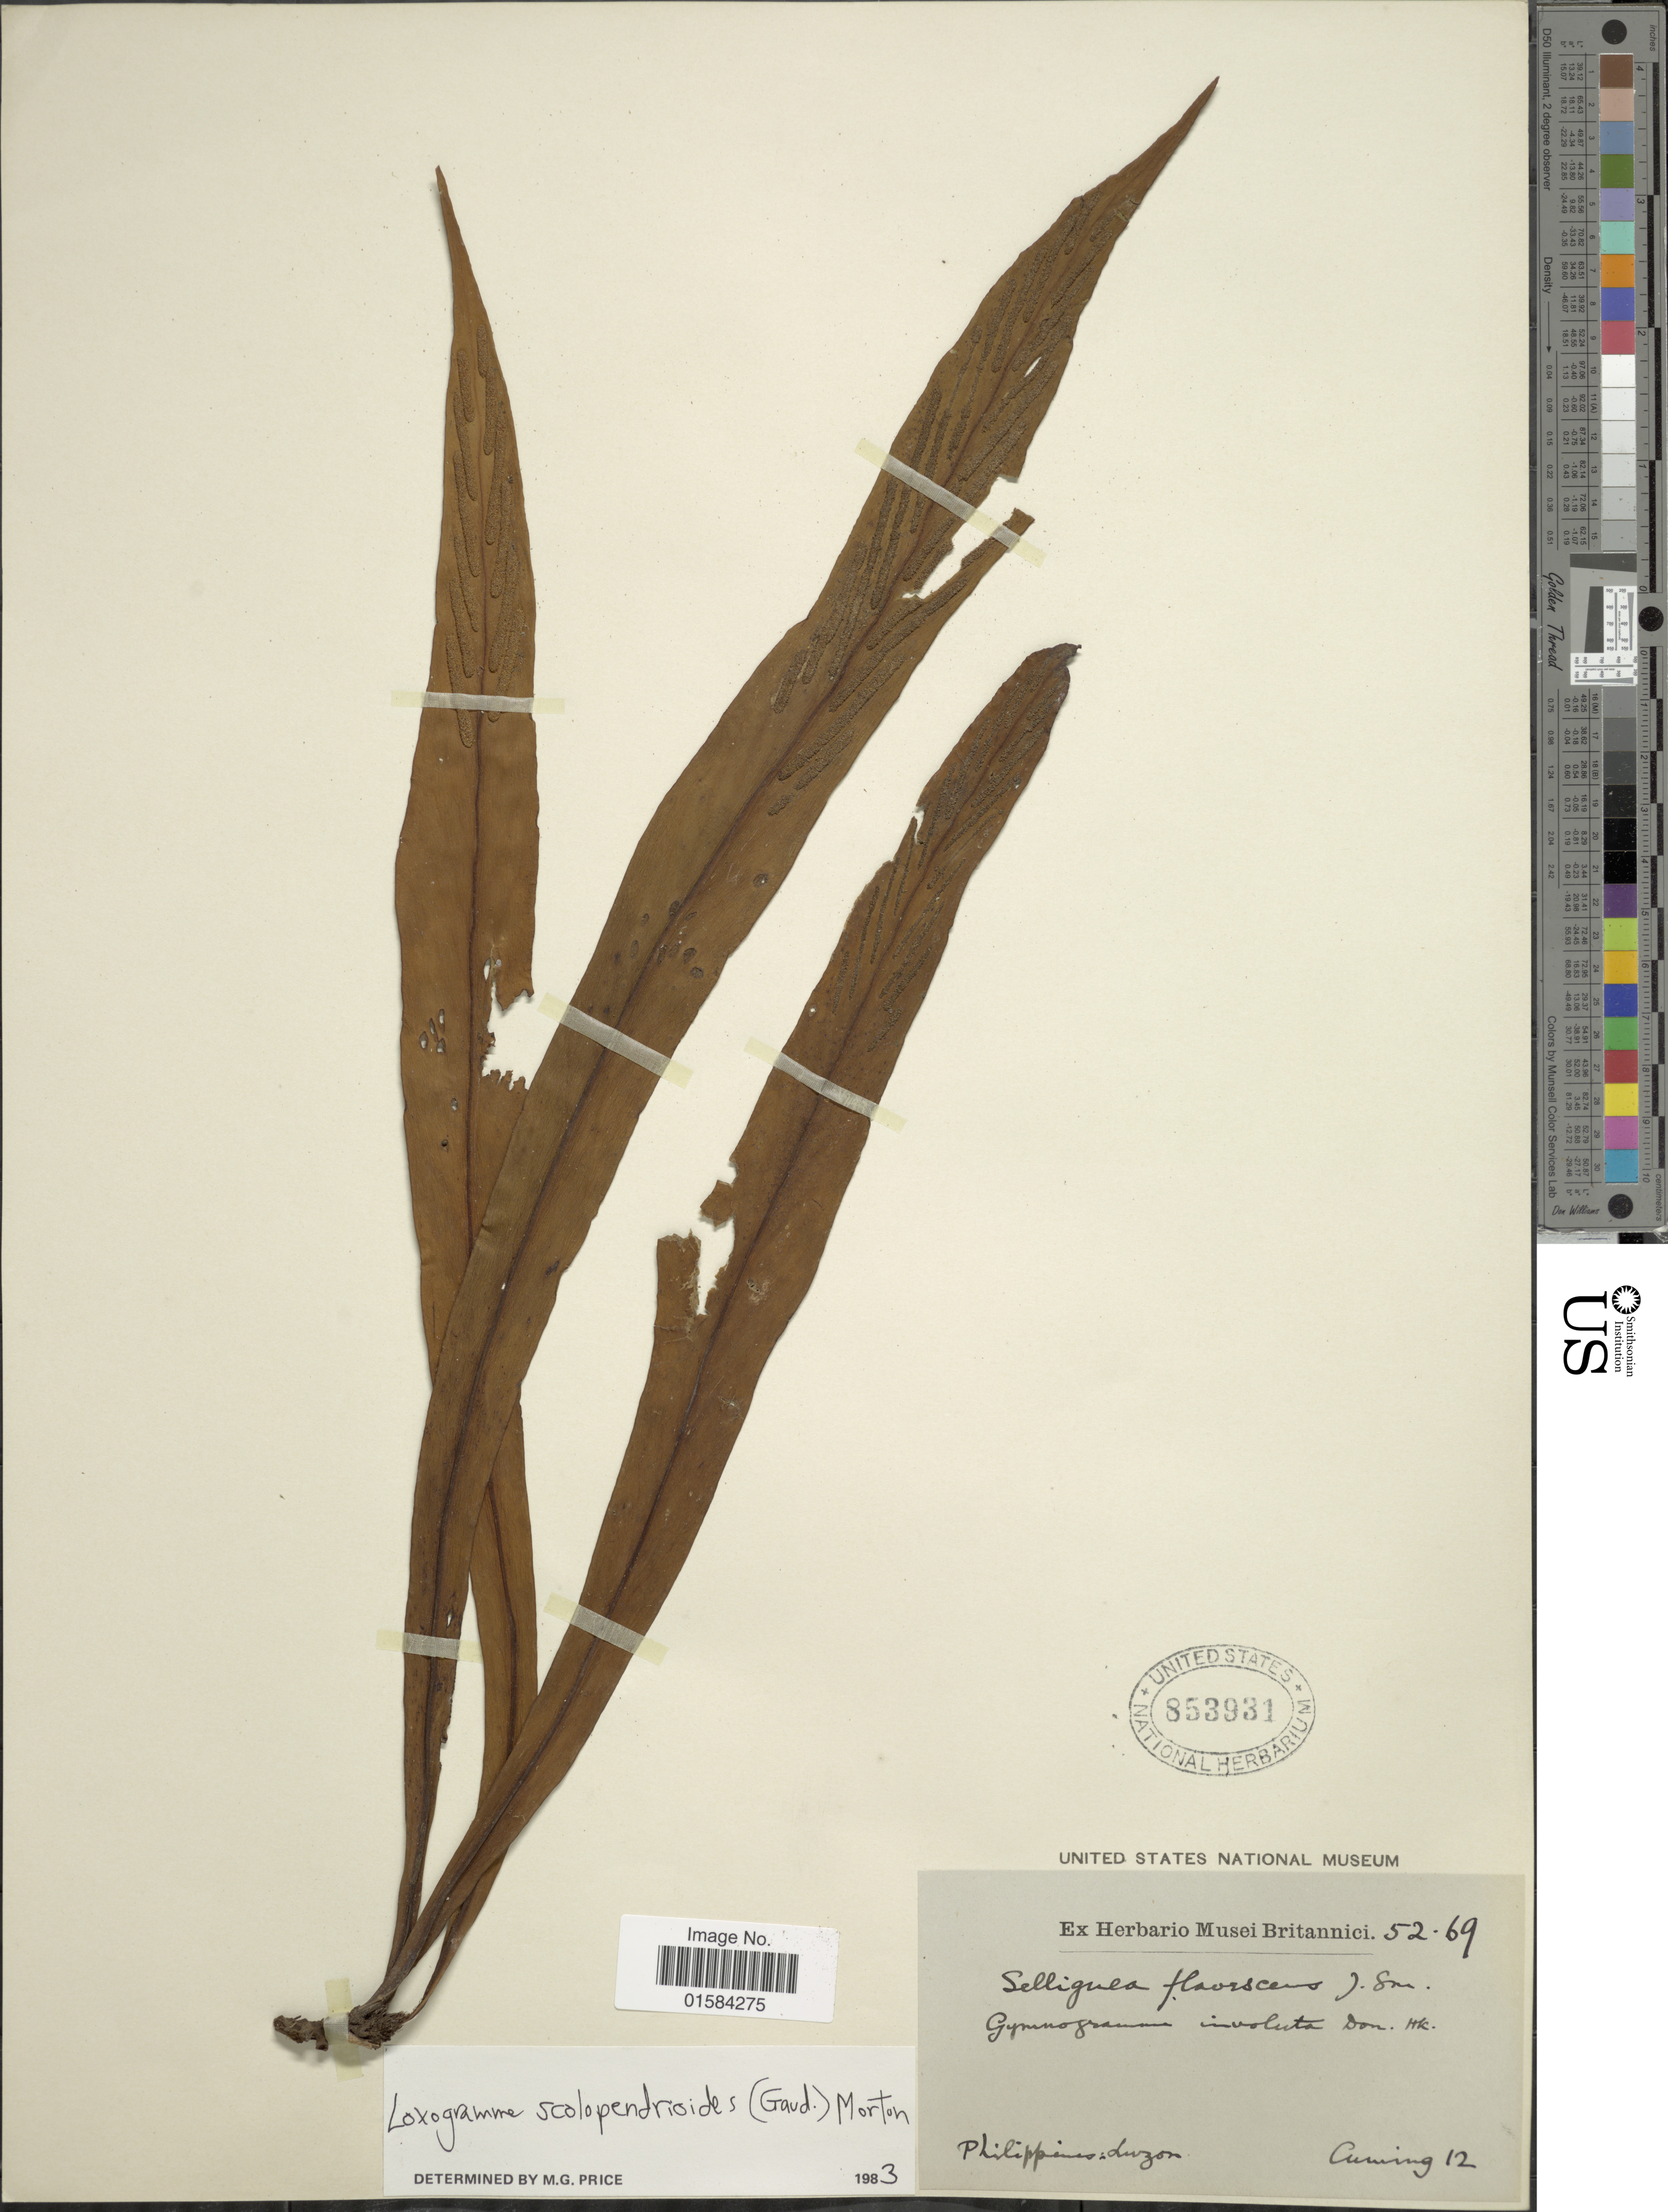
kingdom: Plantae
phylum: Tracheophyta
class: Polypodiopsida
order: Polypodiales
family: Polypodiaceae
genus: Loxogramme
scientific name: Loxogramme scolopendrioides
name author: (Gaudich.) C.V. Morton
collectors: -. Cuming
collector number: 12/5269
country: Philippines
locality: Luzon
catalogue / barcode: US 853931